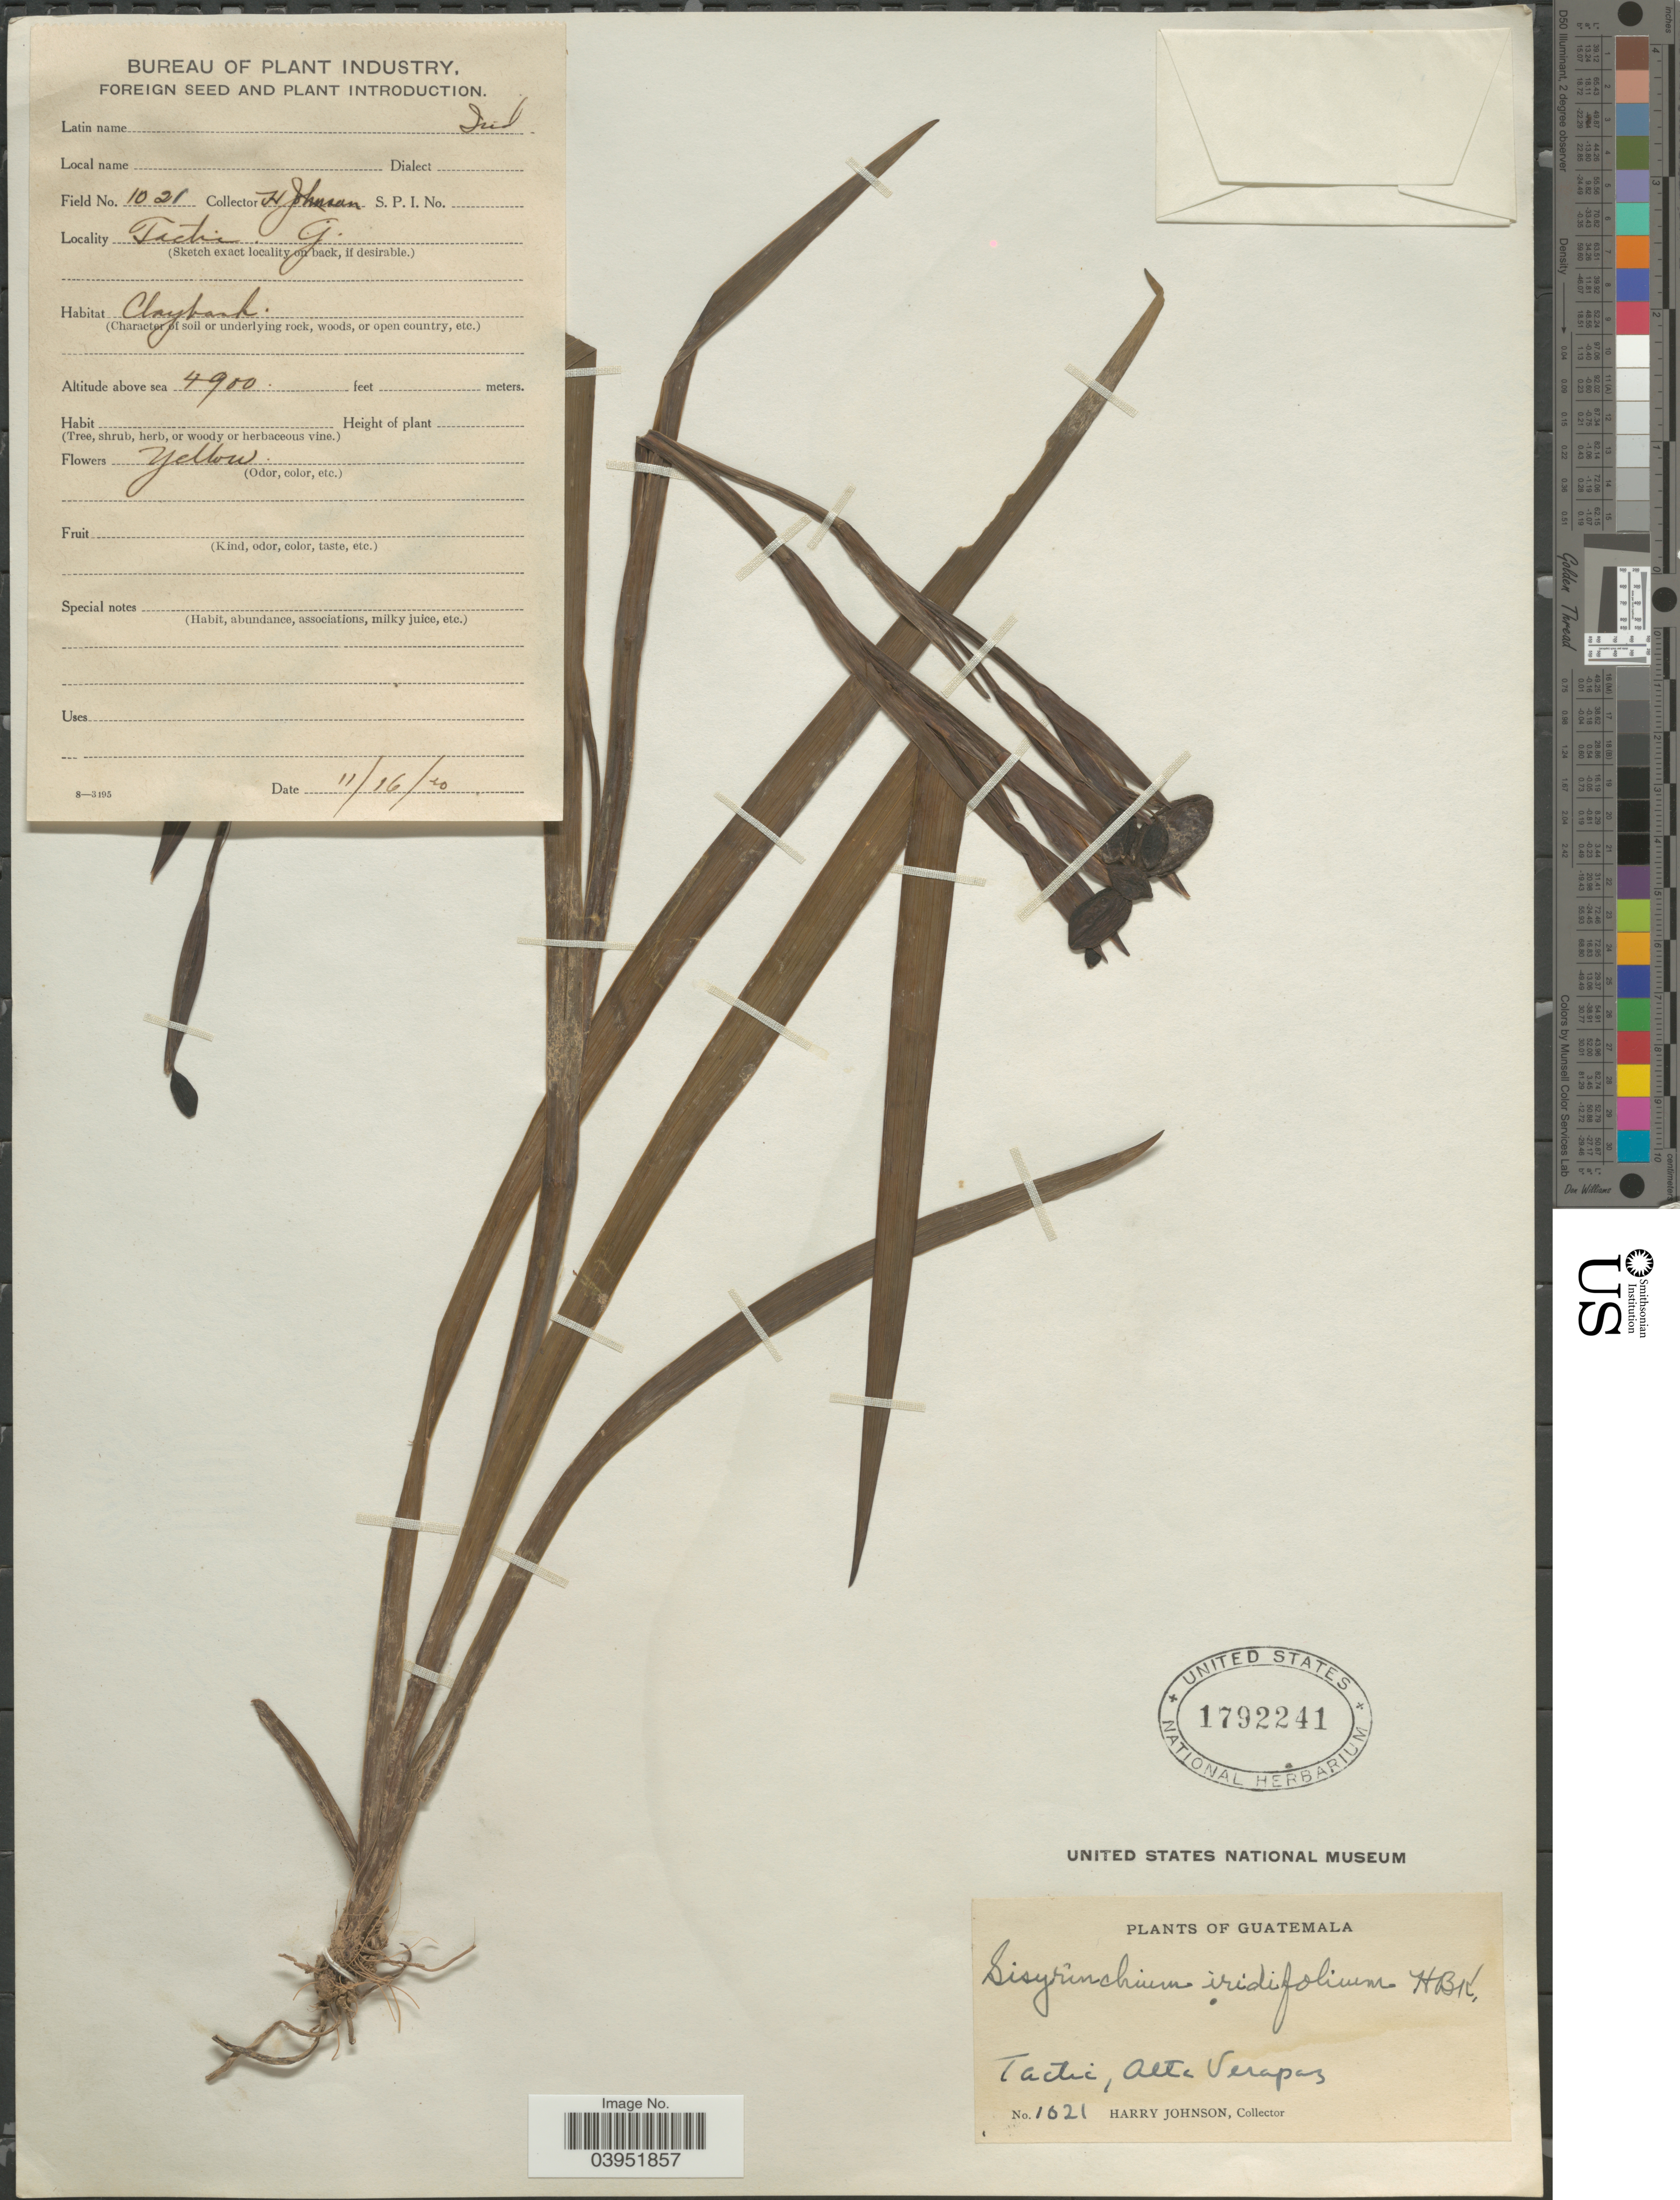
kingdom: Plantae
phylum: Tracheophyta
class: Liliopsida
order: Asparagales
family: Iridaceae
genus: Sisyrinchium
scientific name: Sisyrinchium sp.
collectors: H. Johnson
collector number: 1021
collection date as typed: Transcribed d/m/y: 16/11/20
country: Guatemala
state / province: Alta Verapaz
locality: Tactic, Alta Verapaz.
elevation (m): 1494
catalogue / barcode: US 1792241